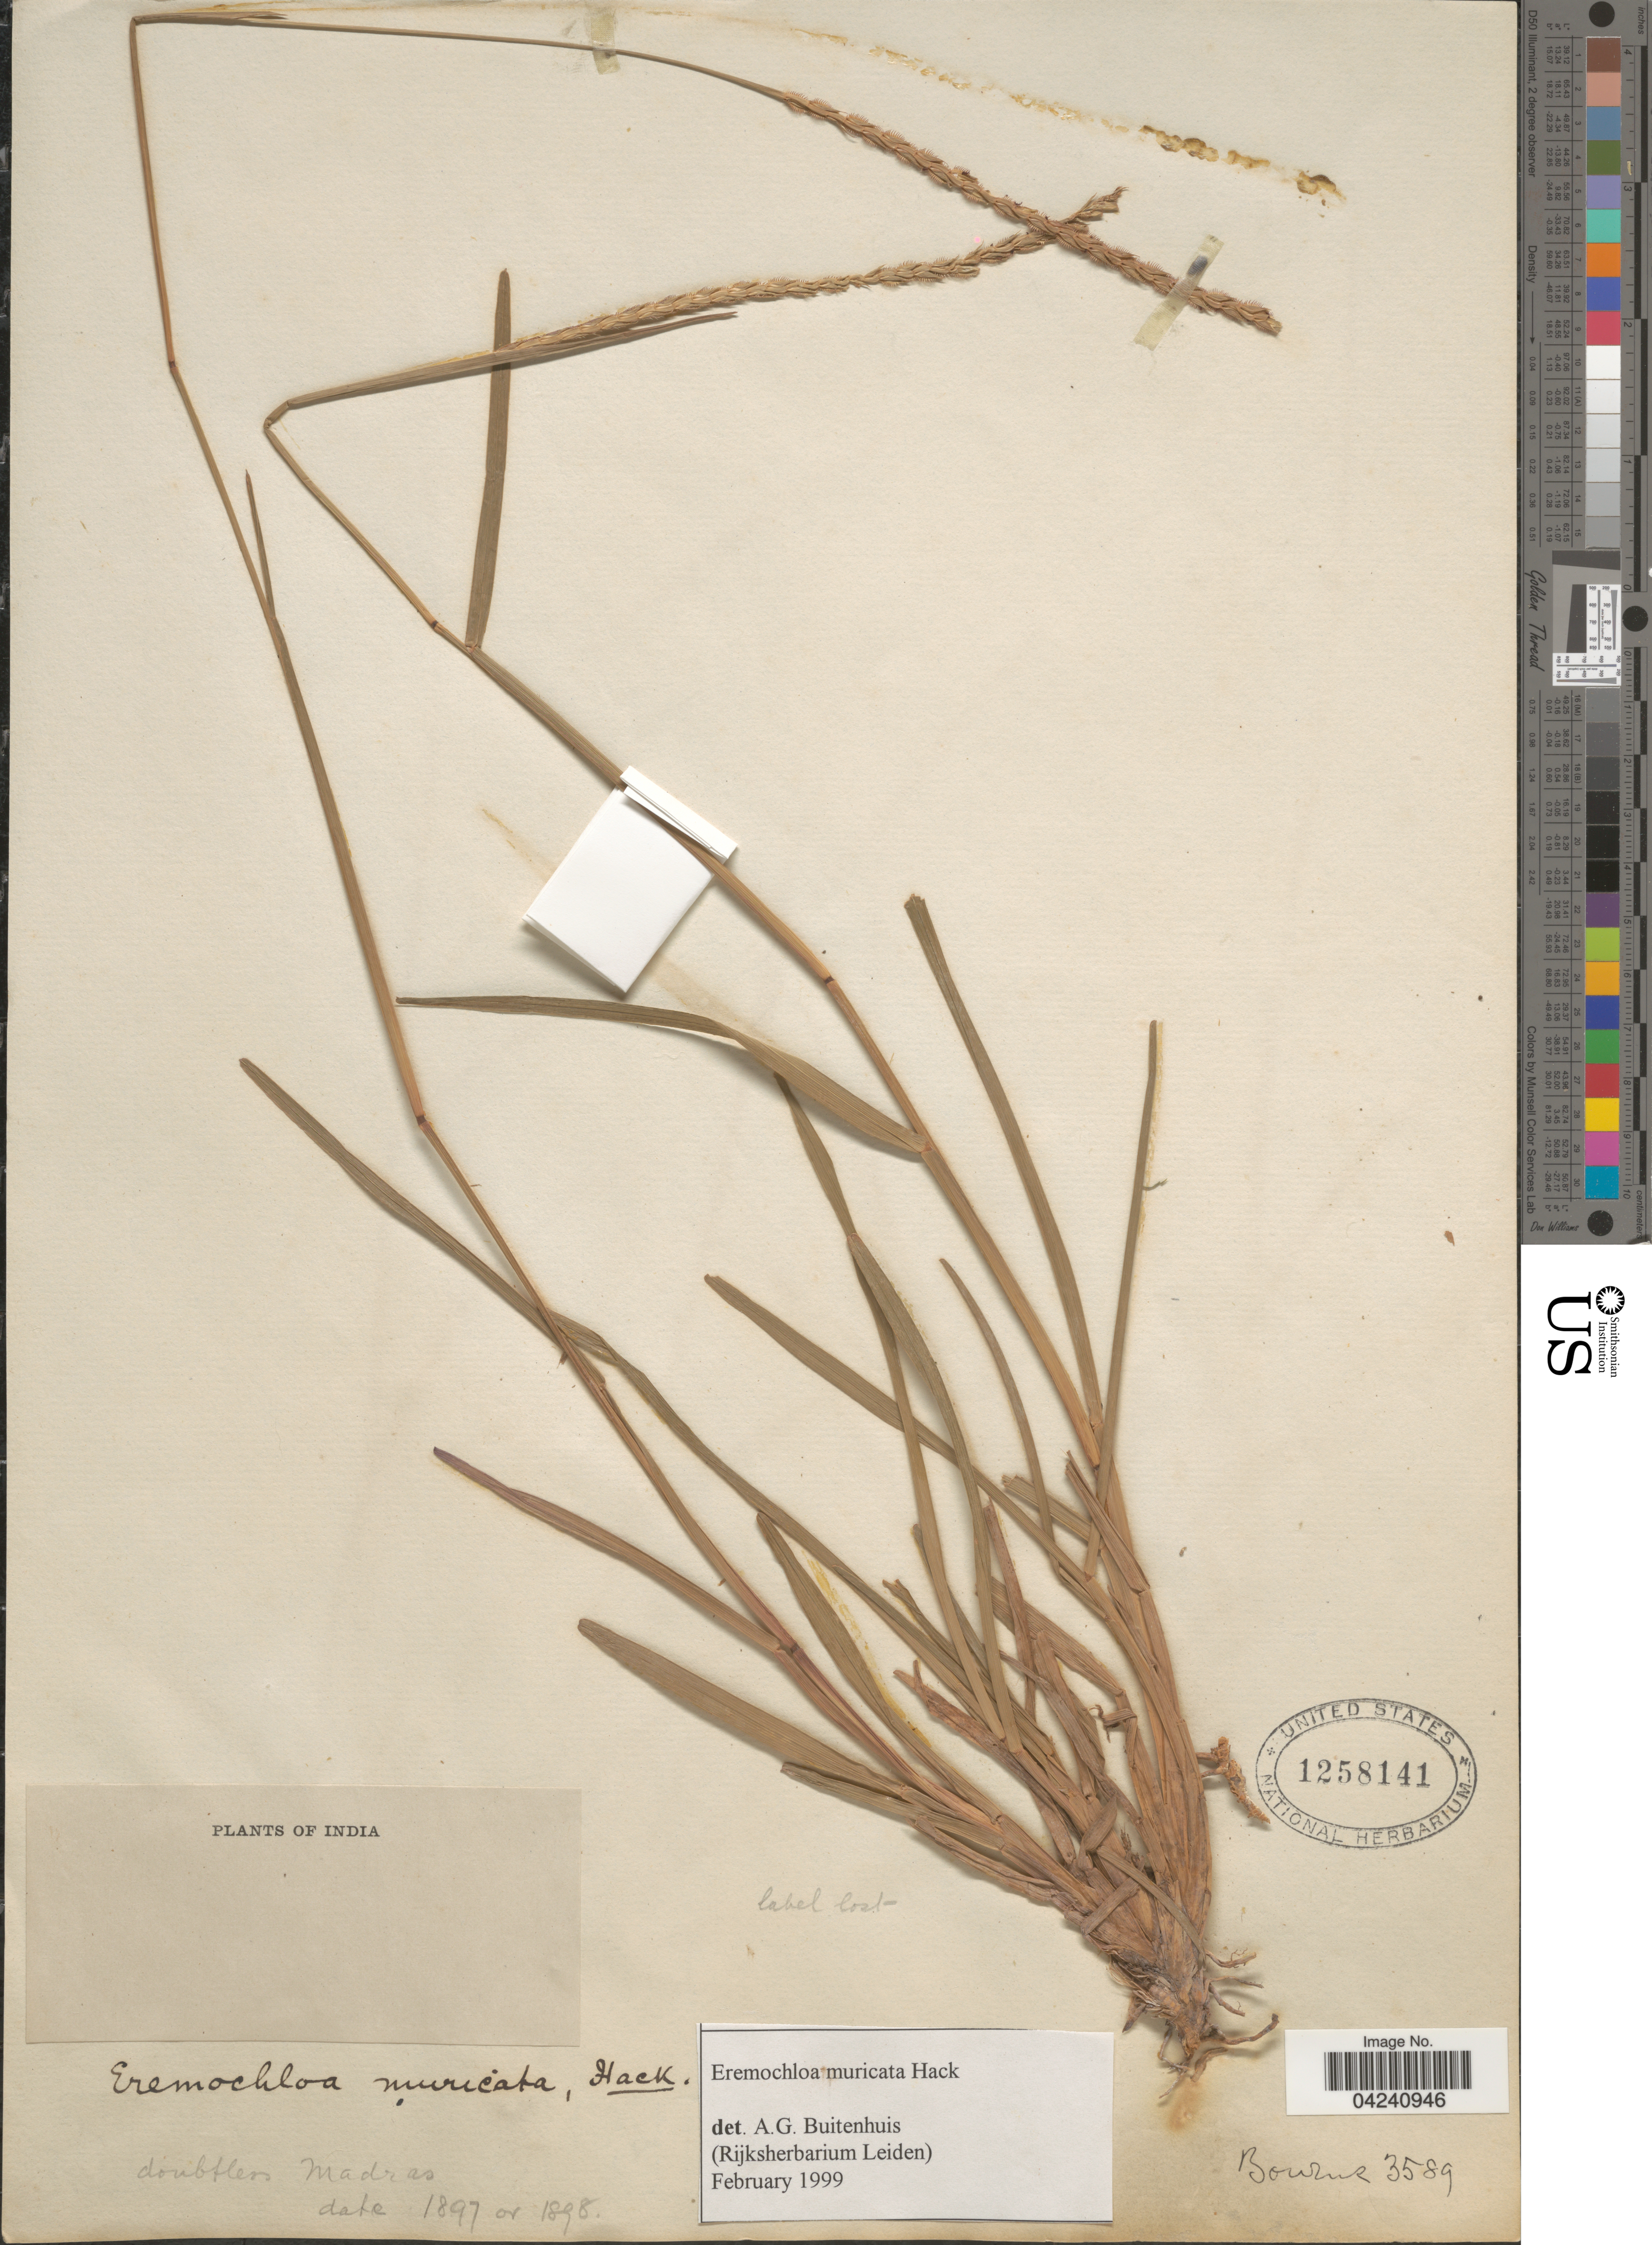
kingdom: Plantae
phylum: Tracheophyta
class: Liliopsida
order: Poales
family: Poaceae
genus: Eremochloa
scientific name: Eremochloa muricata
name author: (Retz.) Hack.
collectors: -- Bourne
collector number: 3589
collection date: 1897/1898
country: India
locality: Doubtlers Madras.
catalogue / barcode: US 1258141